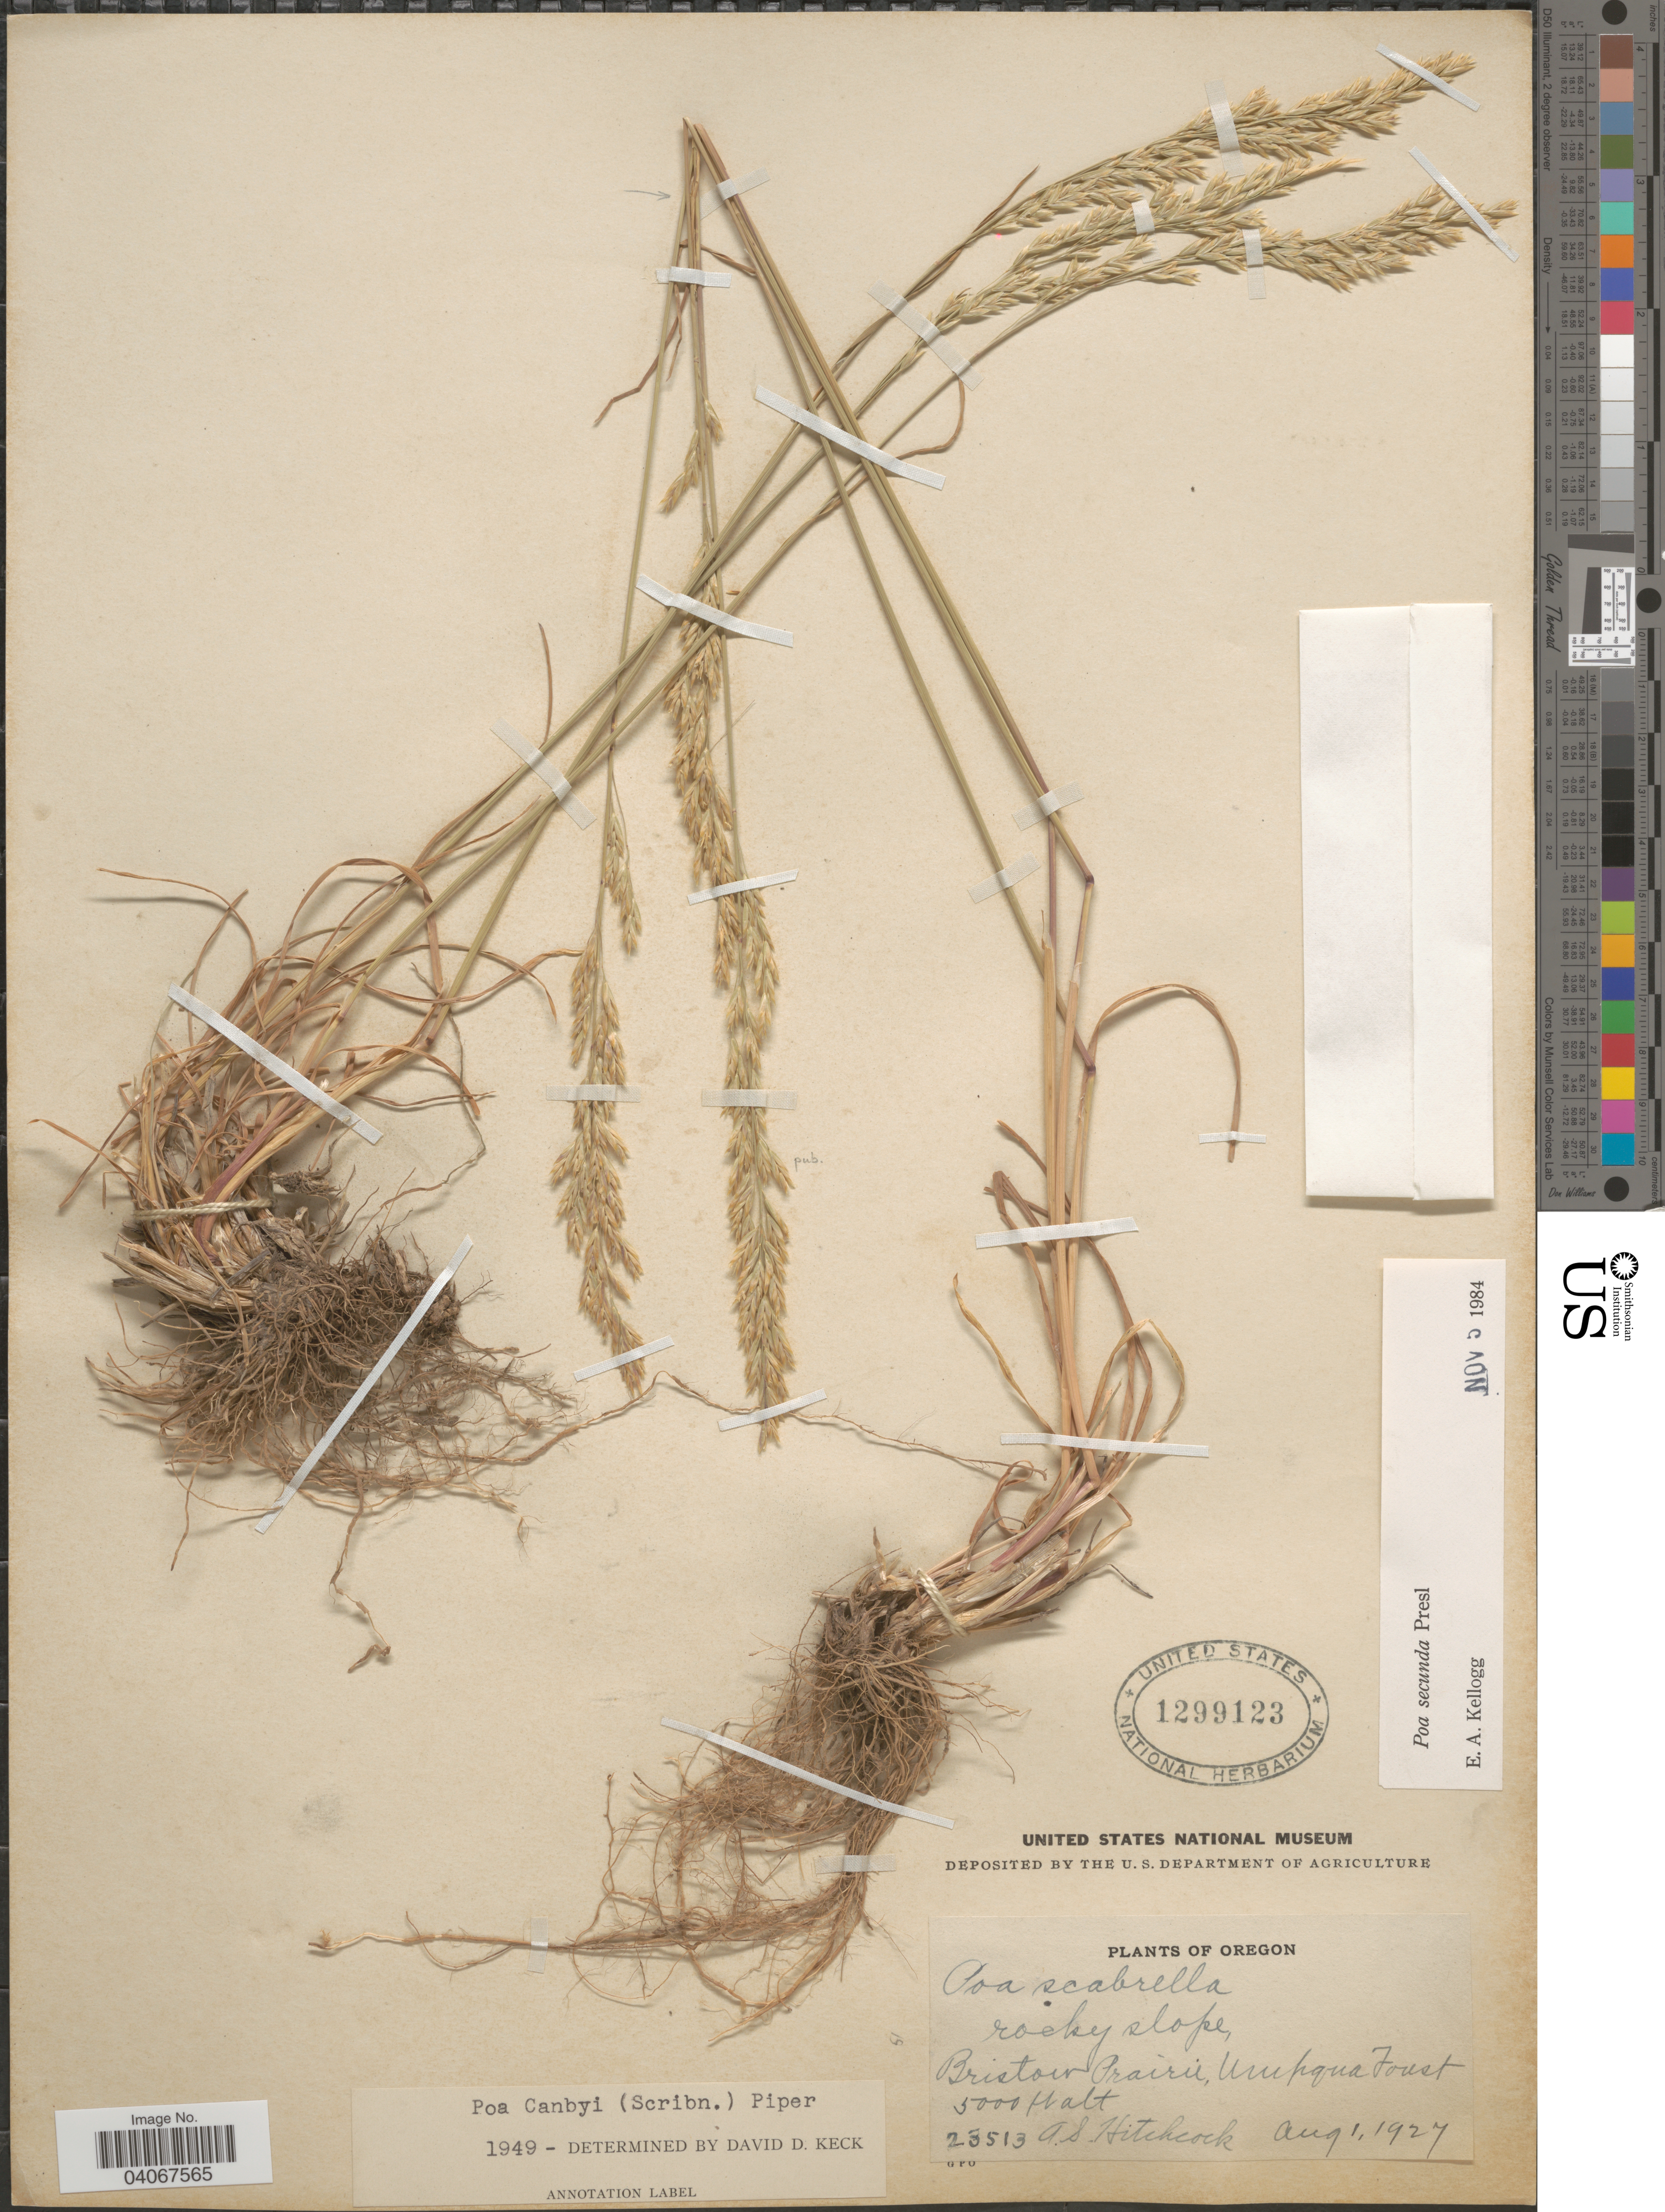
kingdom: Plantae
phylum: Tracheophyta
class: Liliopsida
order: Poales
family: Poaceae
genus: Poa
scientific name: Poa secunda subsp. secunda var. secunda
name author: J. Presl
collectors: A. S. Hitchcock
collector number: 23513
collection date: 1927-08-01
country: United States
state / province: Oregon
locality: Rocky slope, Bristow Prairie, Umpqua Forest.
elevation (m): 1524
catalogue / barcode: US 1299123